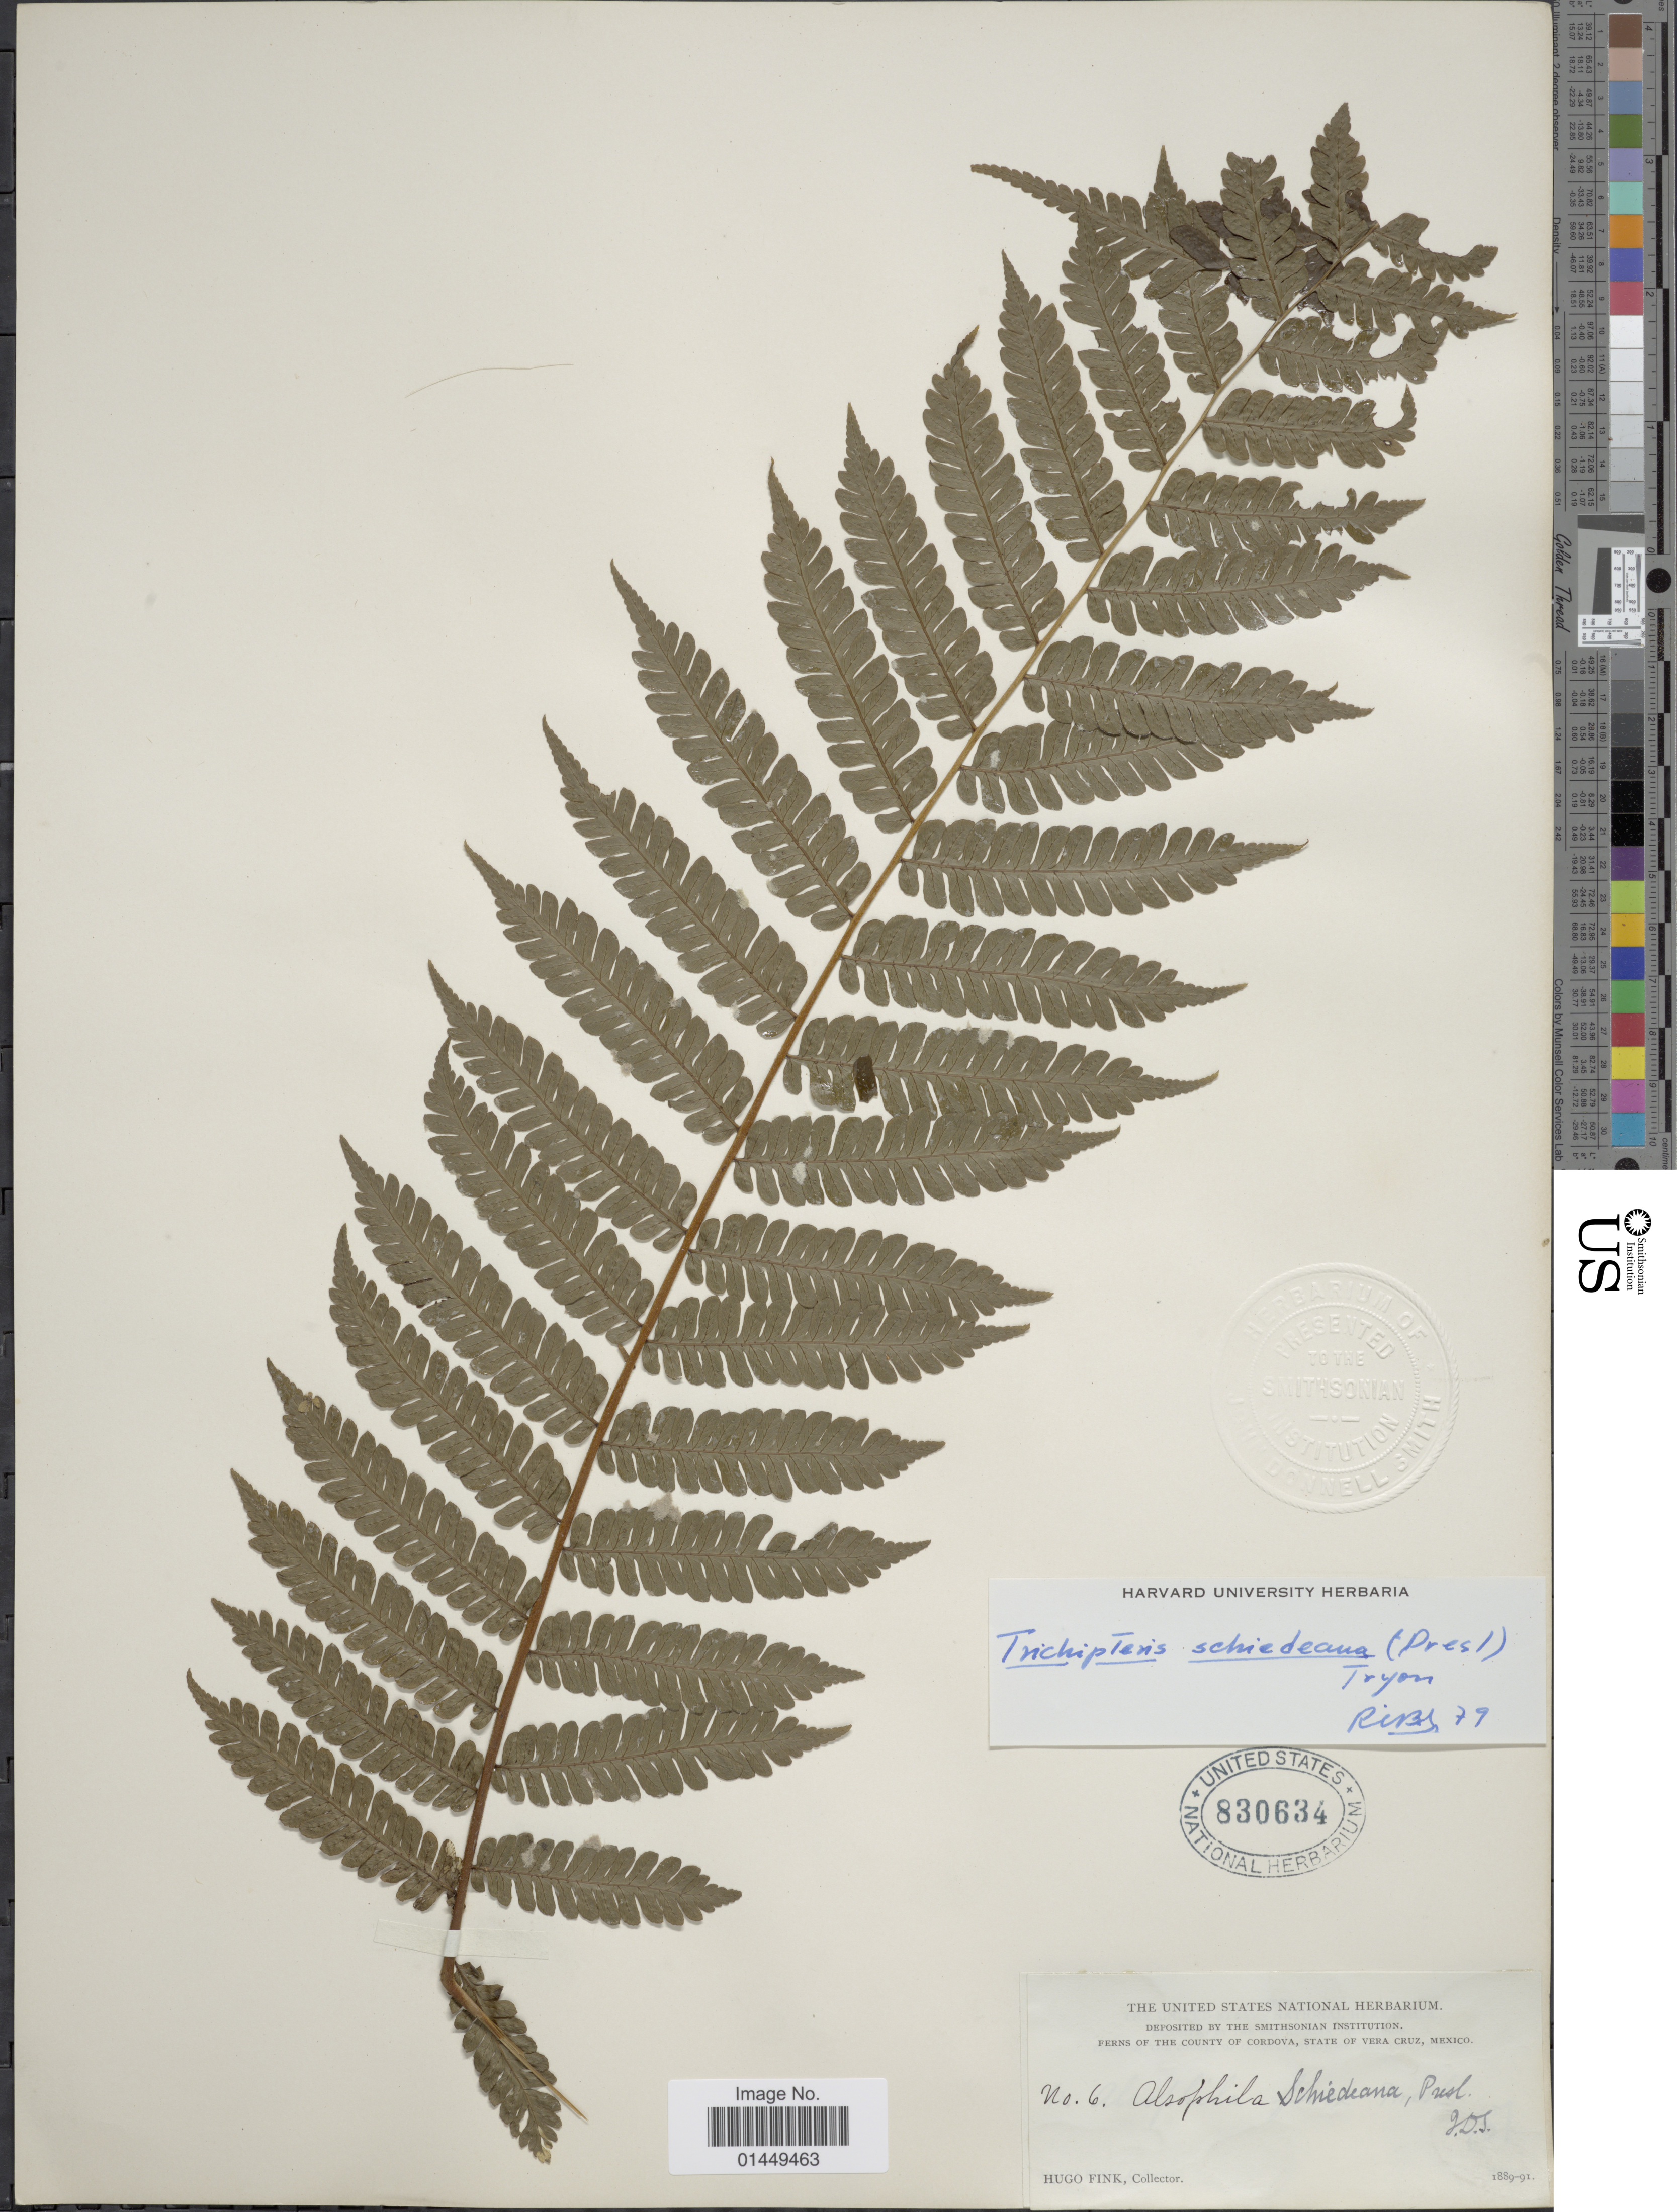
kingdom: Plantae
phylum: Tracheophyta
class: Polypodiopsida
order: Cyatheales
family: Cyatheaceae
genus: Cyathea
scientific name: Cyathea schiedeana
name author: (C. Presl) Domin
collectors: H. Fink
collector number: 6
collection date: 1889/1891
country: Mexico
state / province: Veracruz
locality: The County of Cordova, State of Vera Cruz, Mexico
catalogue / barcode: US 830634